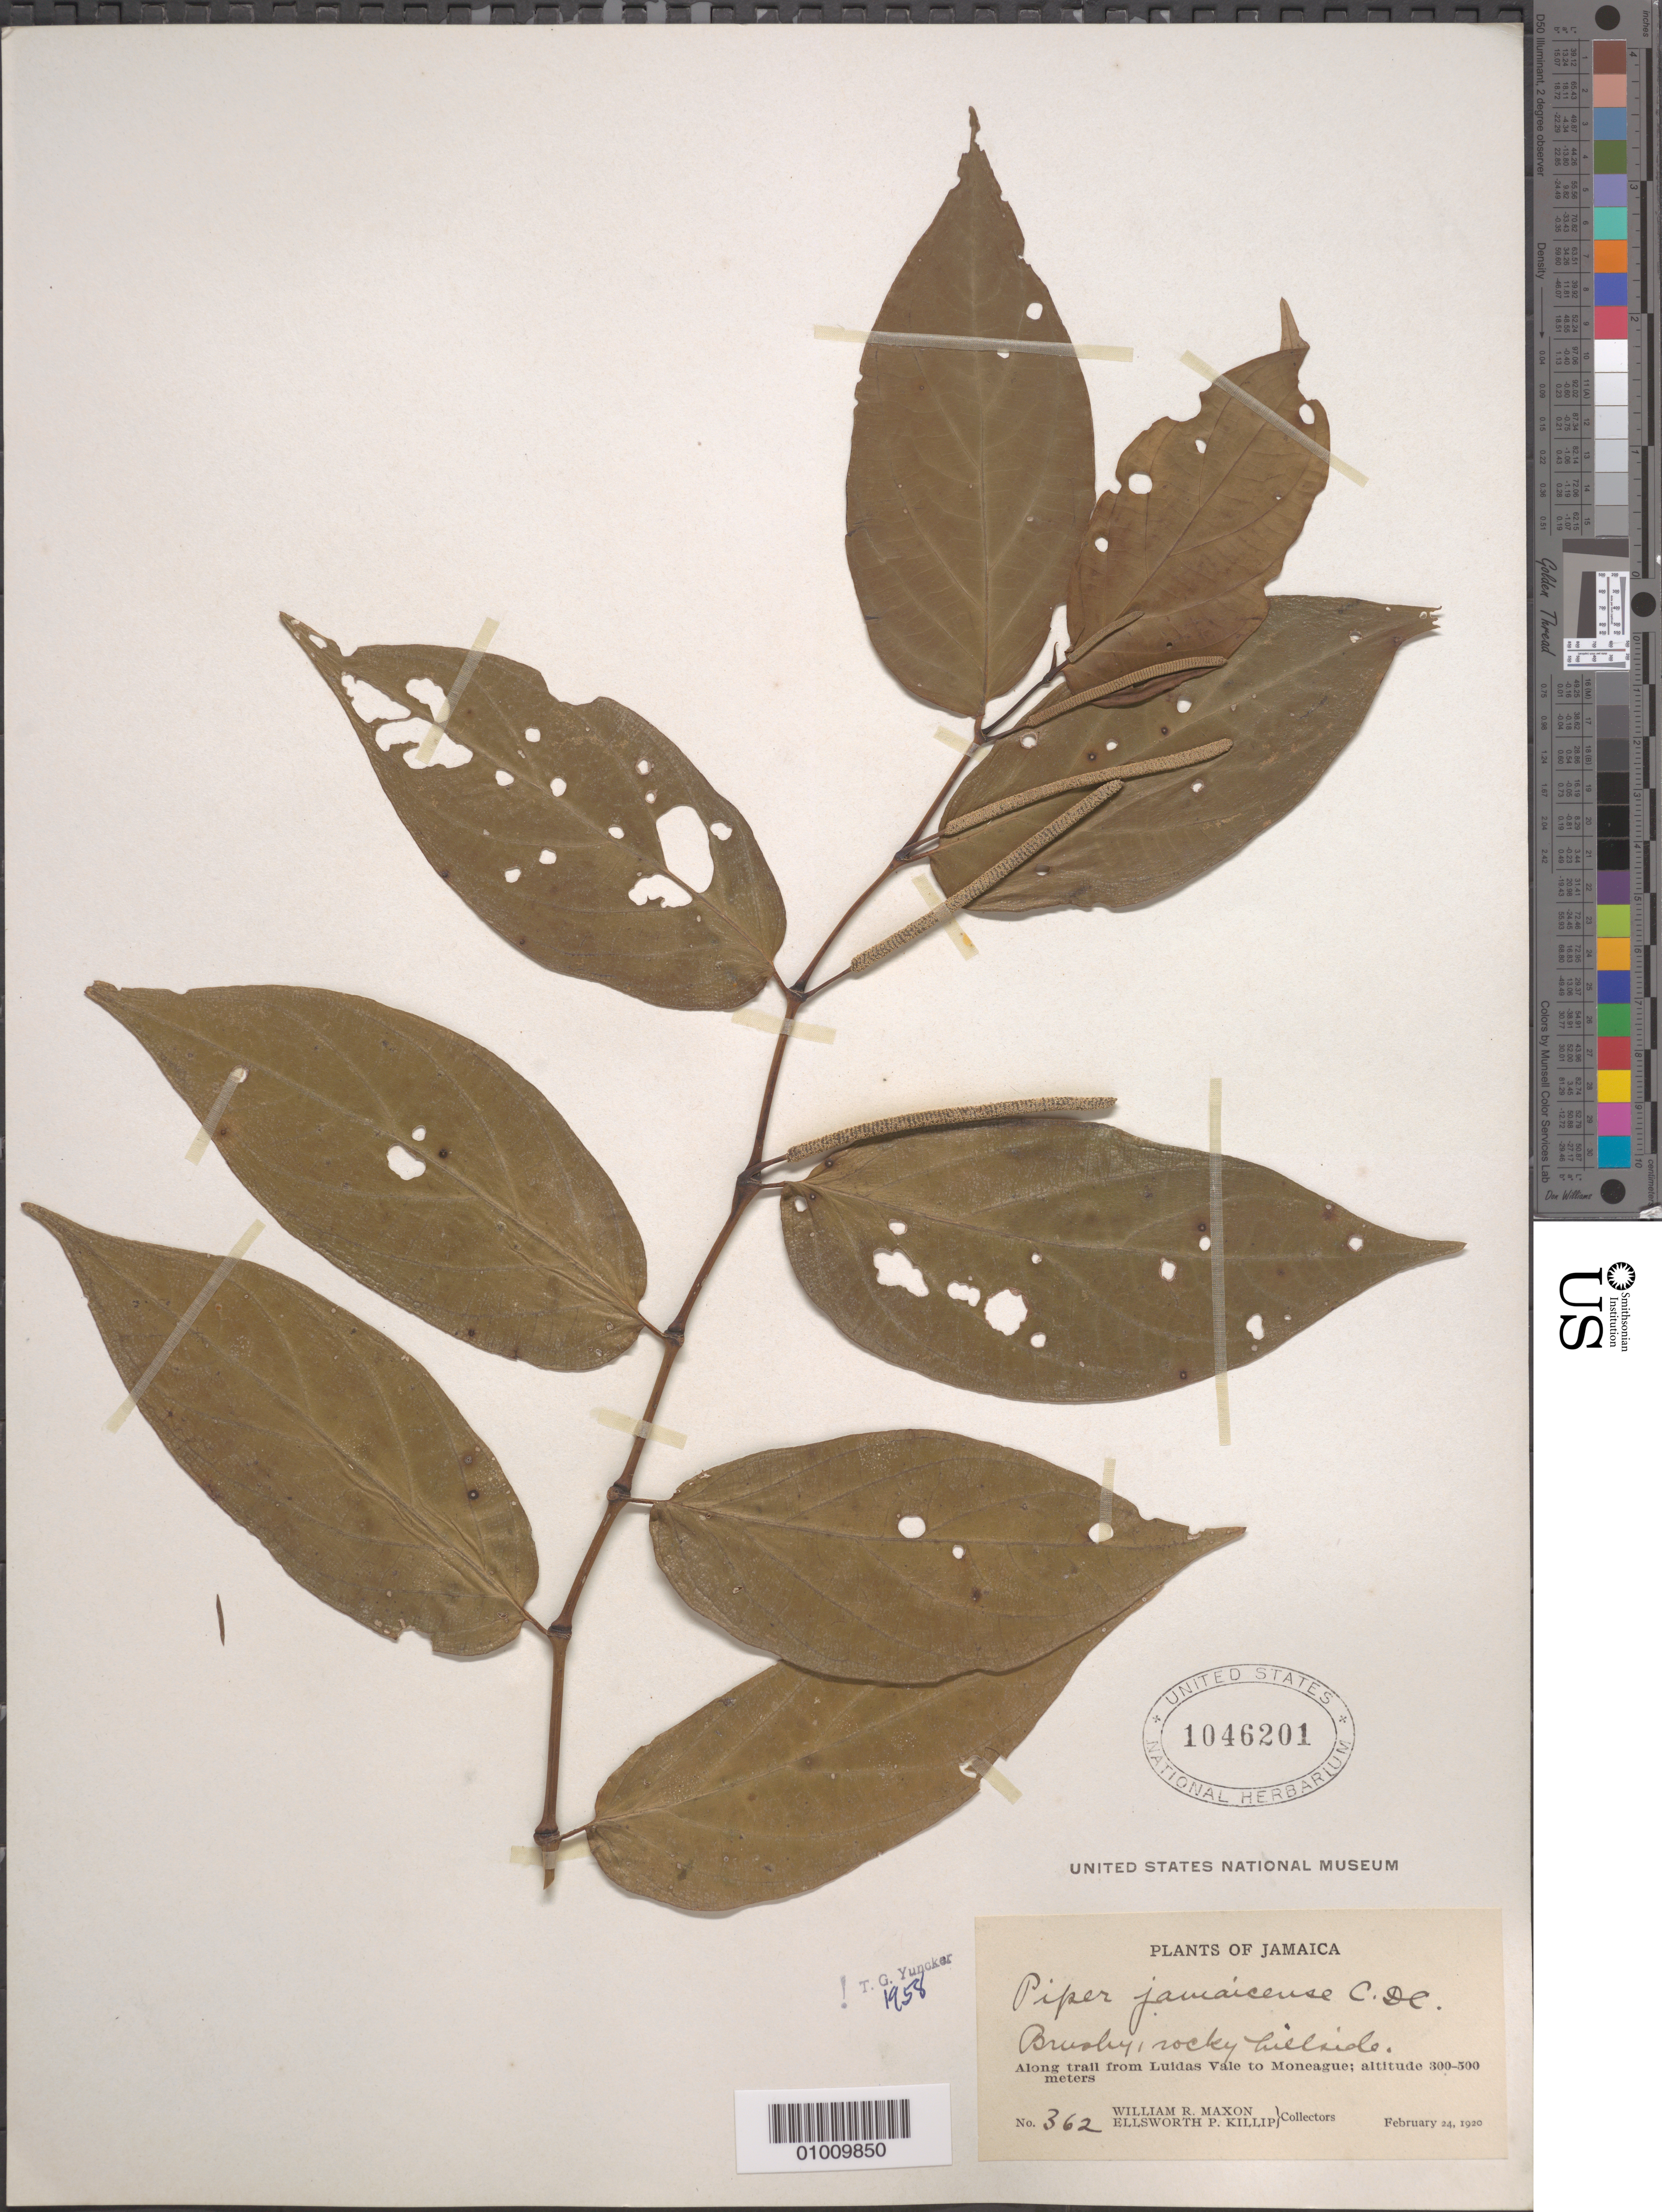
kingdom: Plantae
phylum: Tracheophyta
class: Magnoliopsida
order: Piperales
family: Piperaceae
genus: Piper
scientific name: Piper jamaicense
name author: C. DC.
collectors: W. R. Maxon & E. P. Killip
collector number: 362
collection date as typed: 24 Feb 1920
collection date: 1920-02-24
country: Jamaica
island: Jamaica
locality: Brushy, rocky hillside along trail from Luidas Vale to Moneague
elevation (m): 300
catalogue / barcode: US 1046201